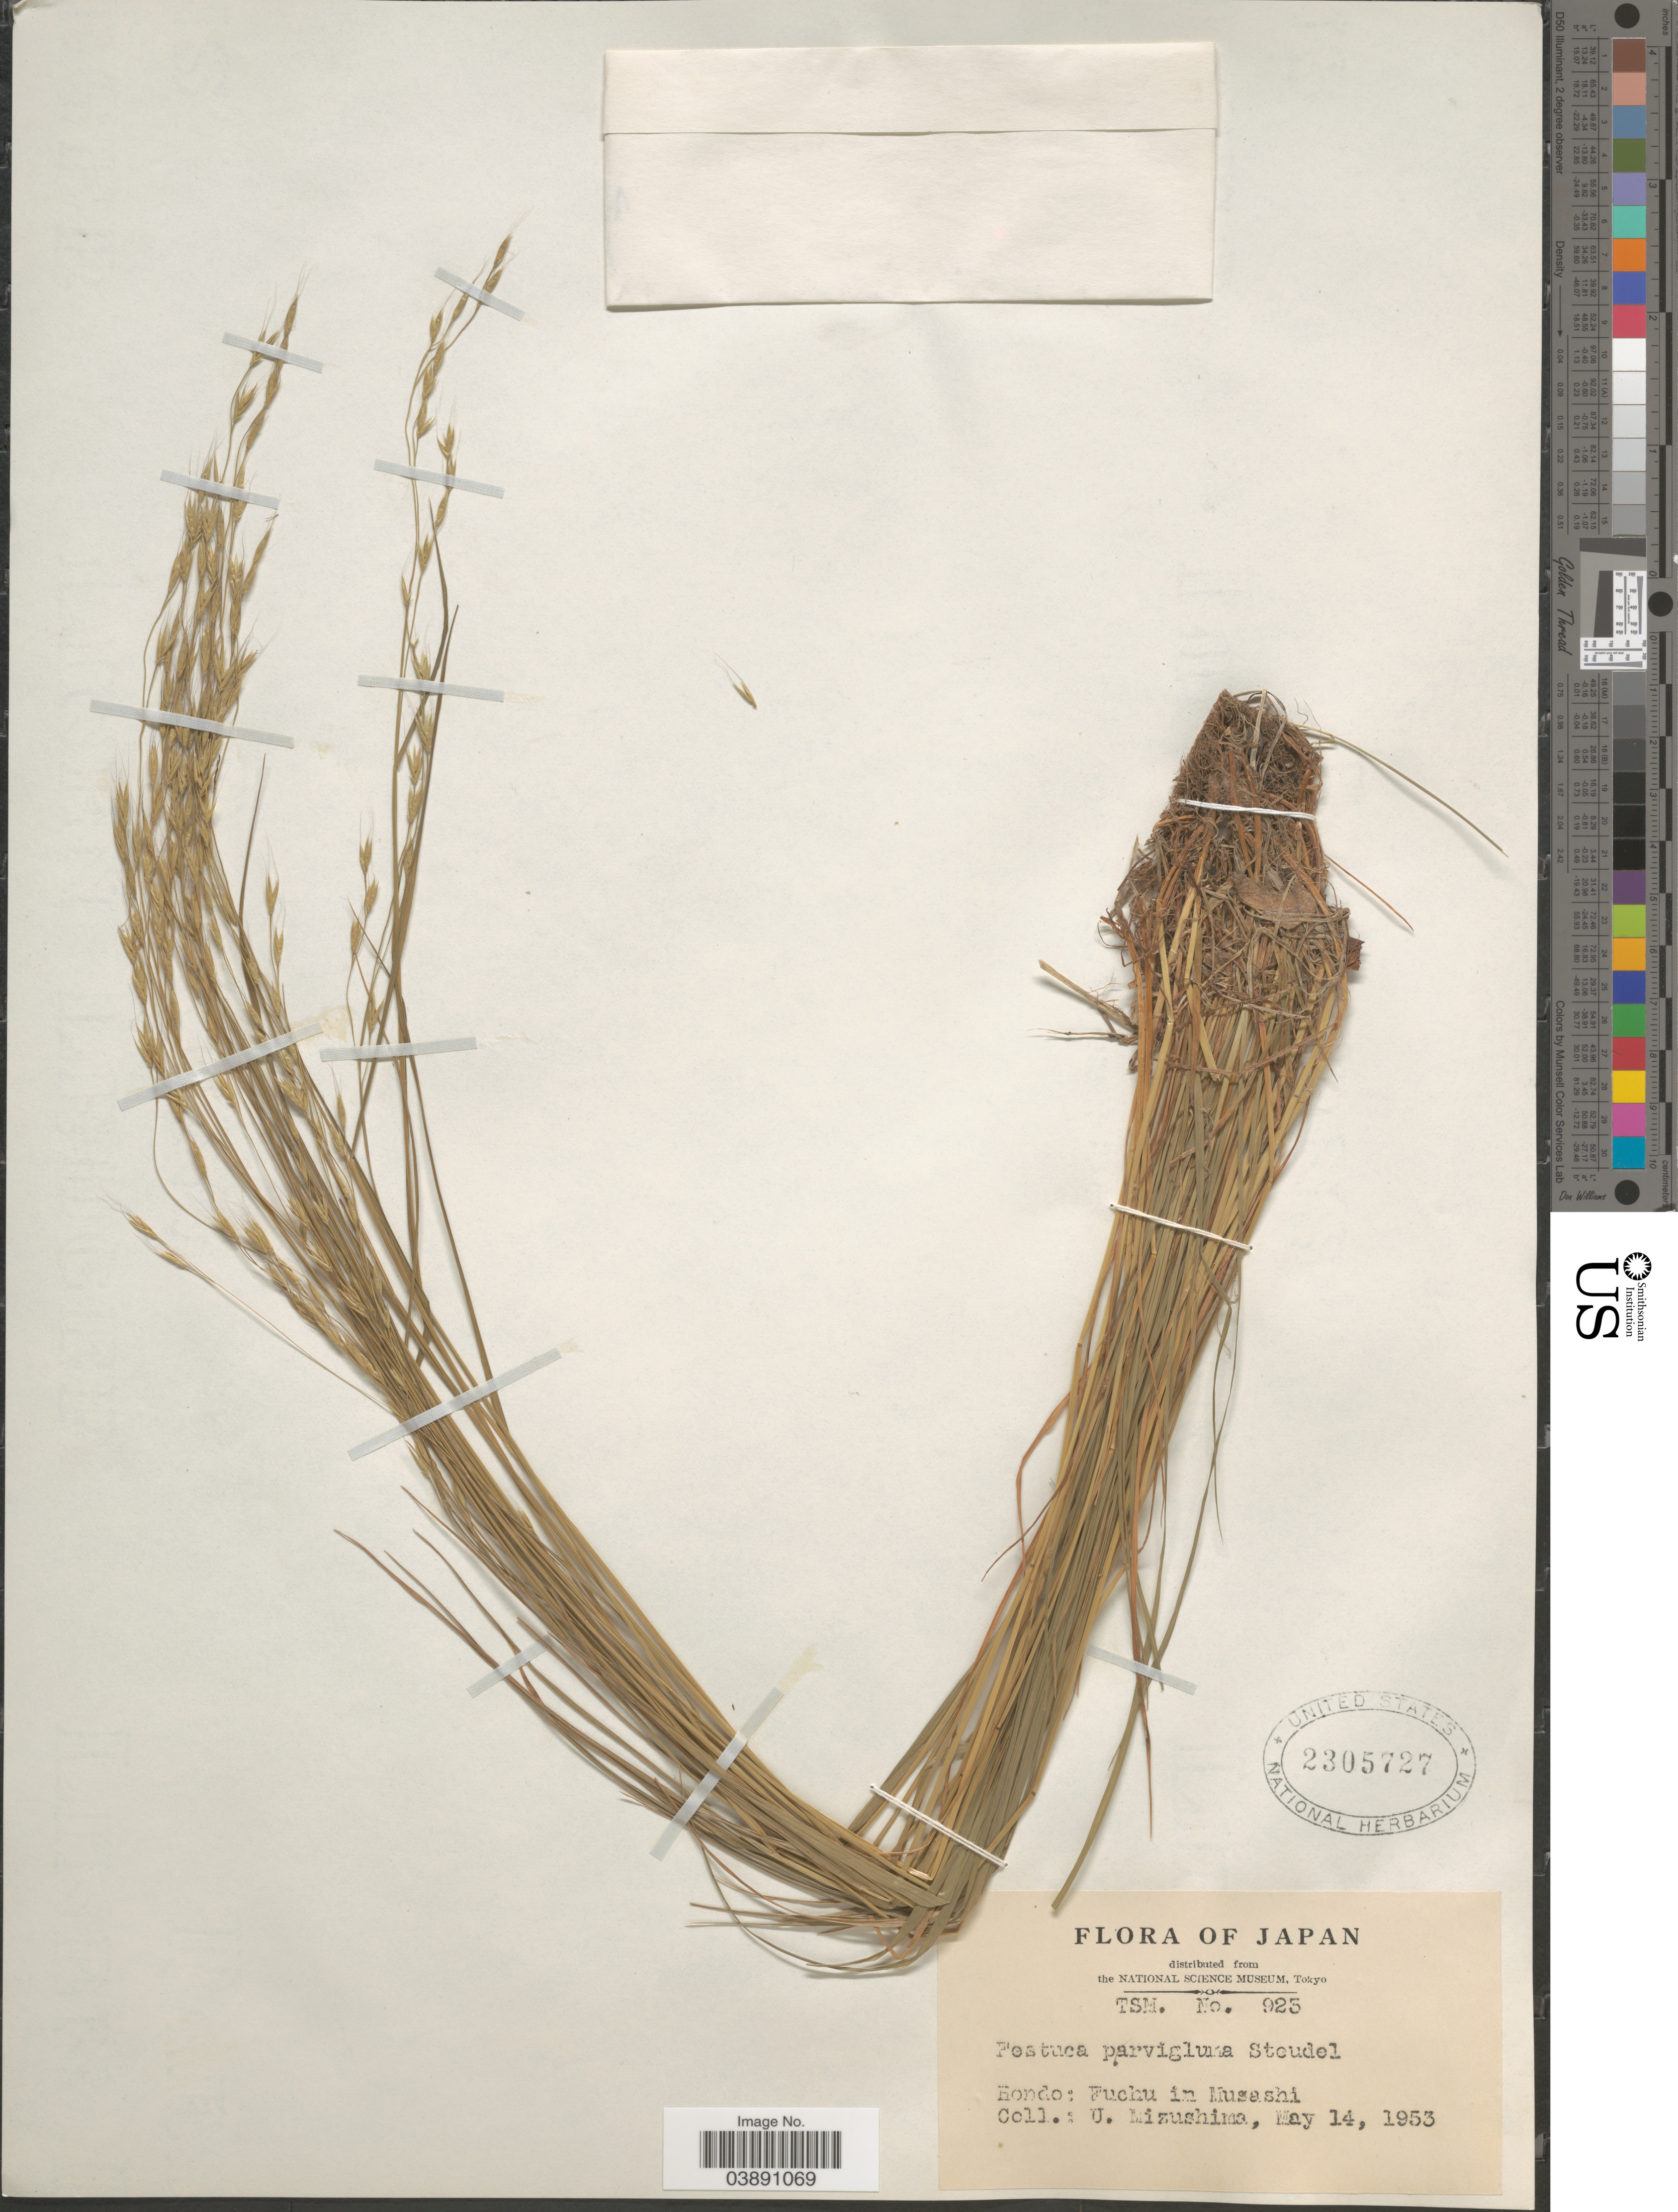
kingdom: Plantae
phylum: Tracheophyta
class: Liliopsida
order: Poales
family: Poaceae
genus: Festuca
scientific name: Festuca parvigluma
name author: Steud.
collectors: U. Mizushima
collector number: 925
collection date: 1953-05-14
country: Japan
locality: Hondo: Fuchu in Musashi.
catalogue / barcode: US 2305727